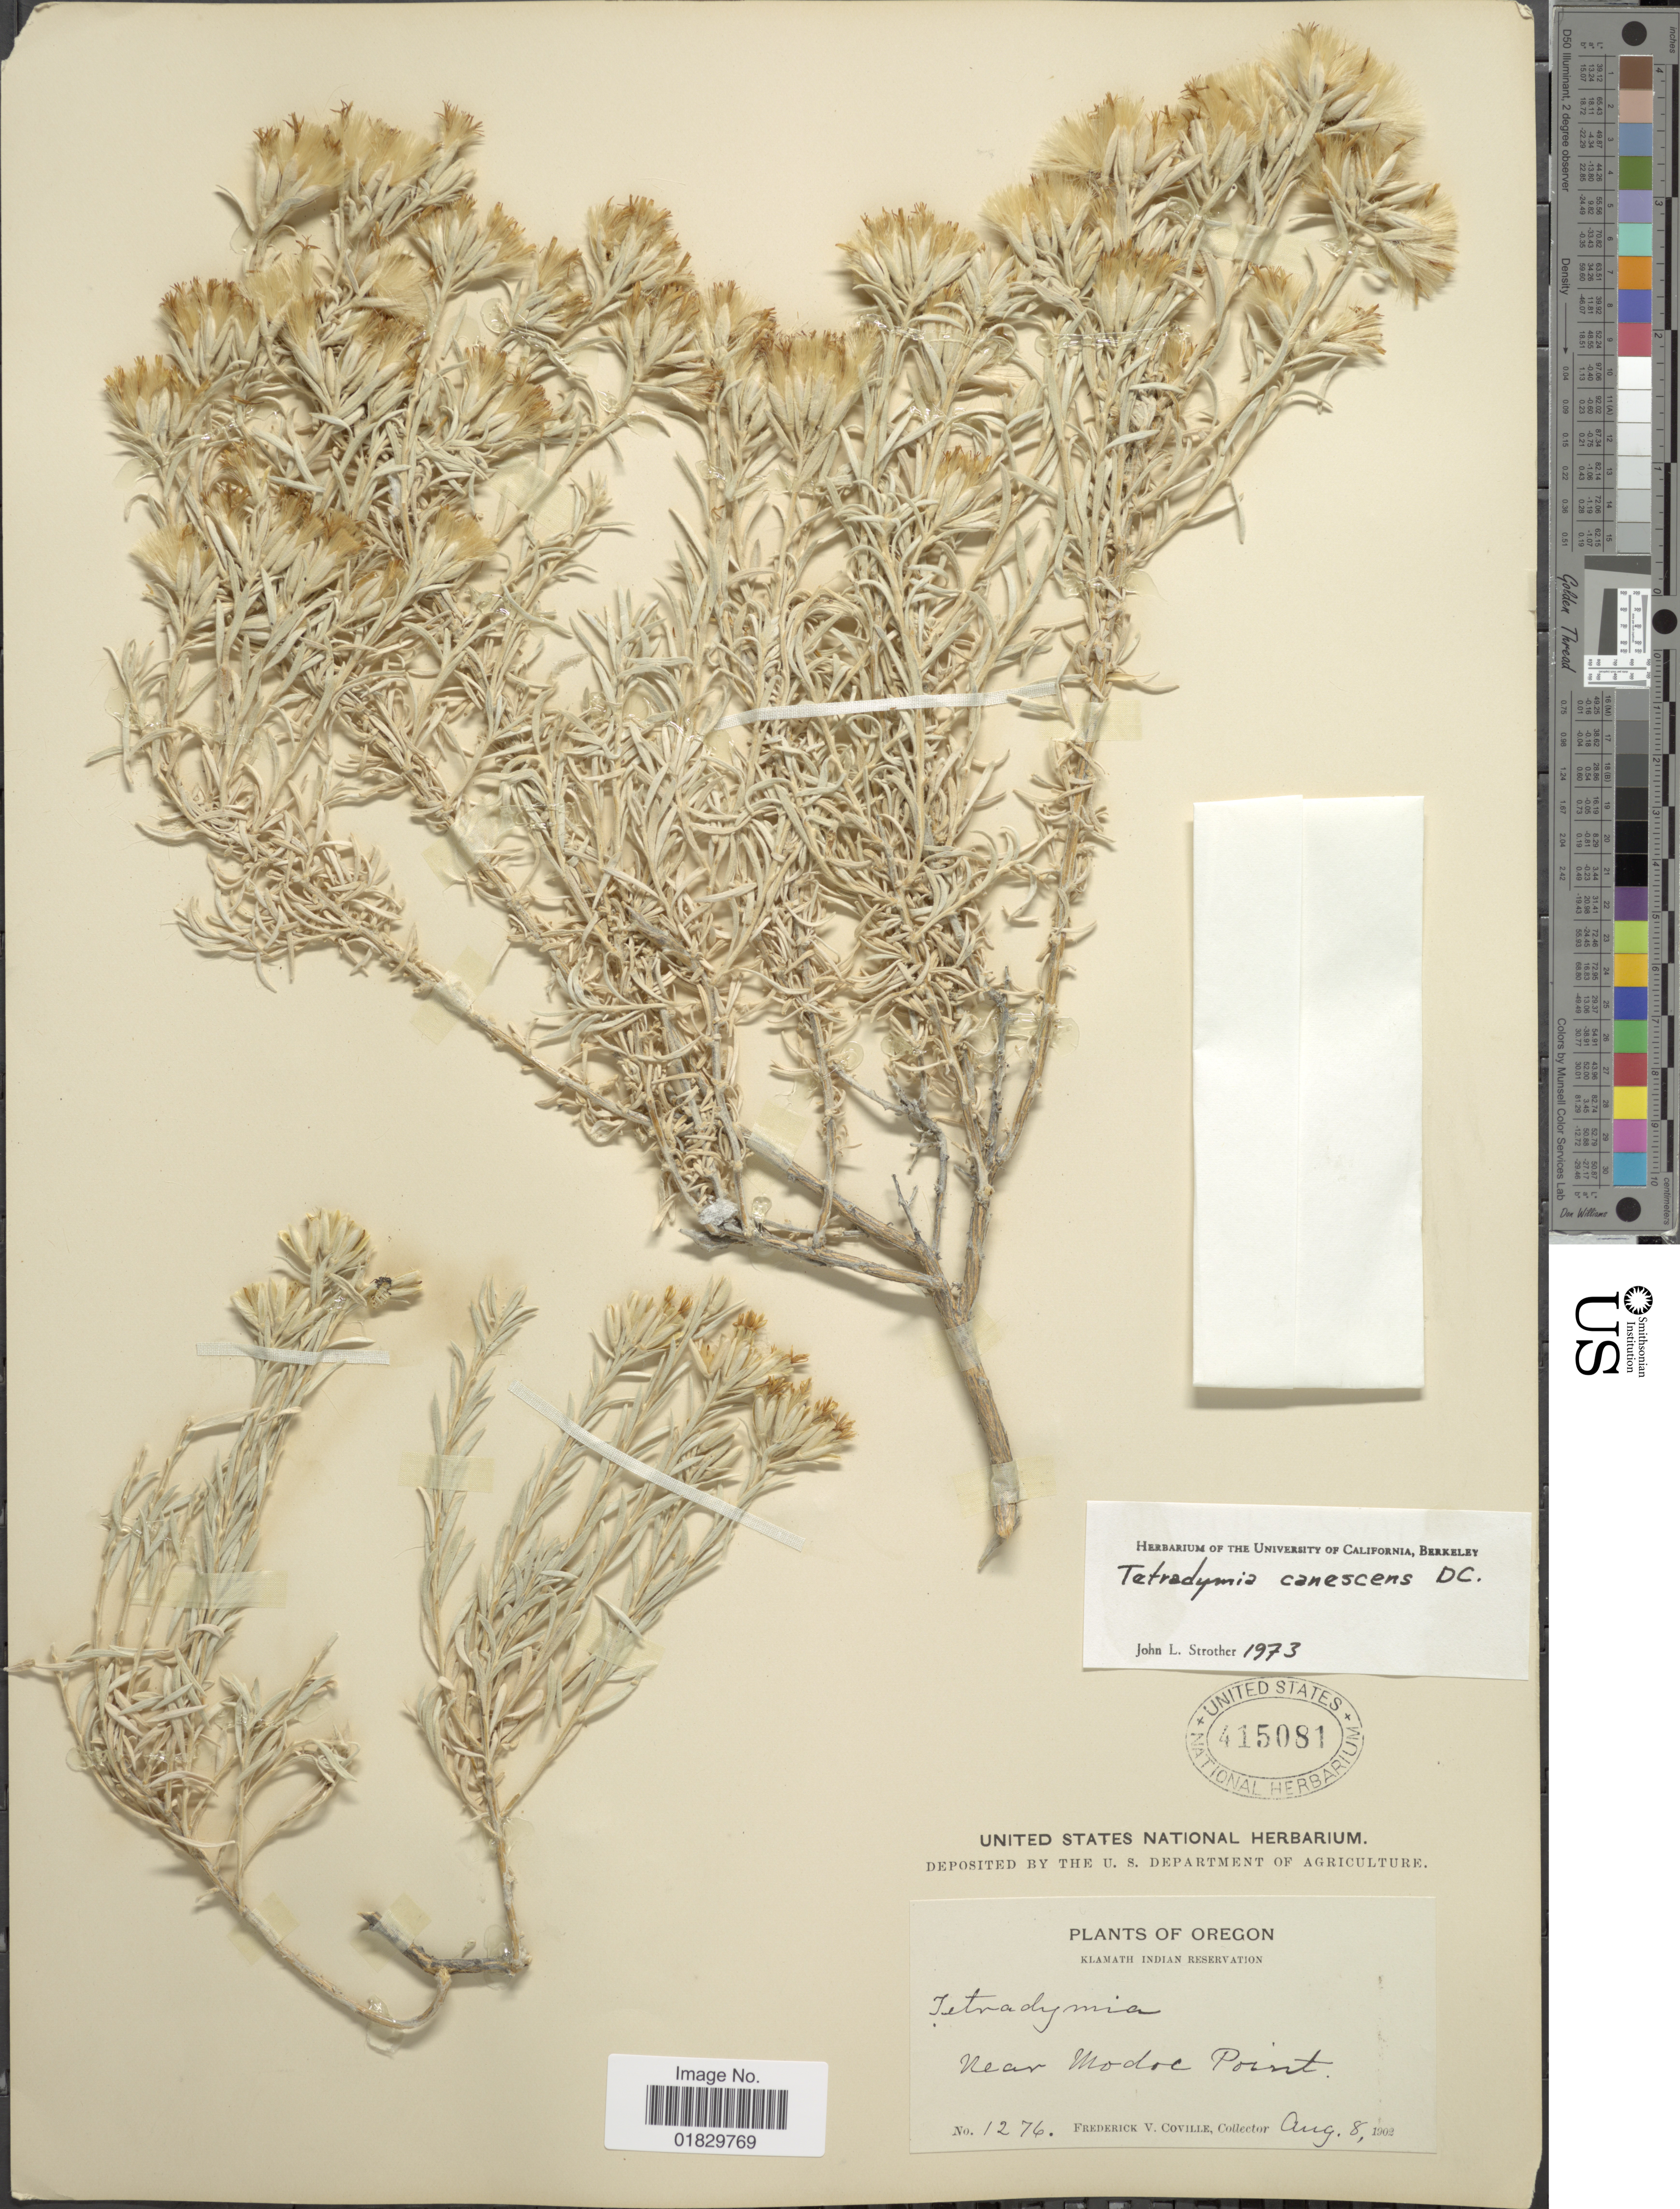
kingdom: Plantae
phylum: Tracheophyta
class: Magnoliopsida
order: Asterales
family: Asteraceae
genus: Tetradymia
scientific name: Tetradymia canescens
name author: DC.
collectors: F. V. Coville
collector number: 1276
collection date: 1902-08-08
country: United States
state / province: Oregon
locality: Klamath Indian Reservation. Near Modoc Point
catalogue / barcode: US 415081